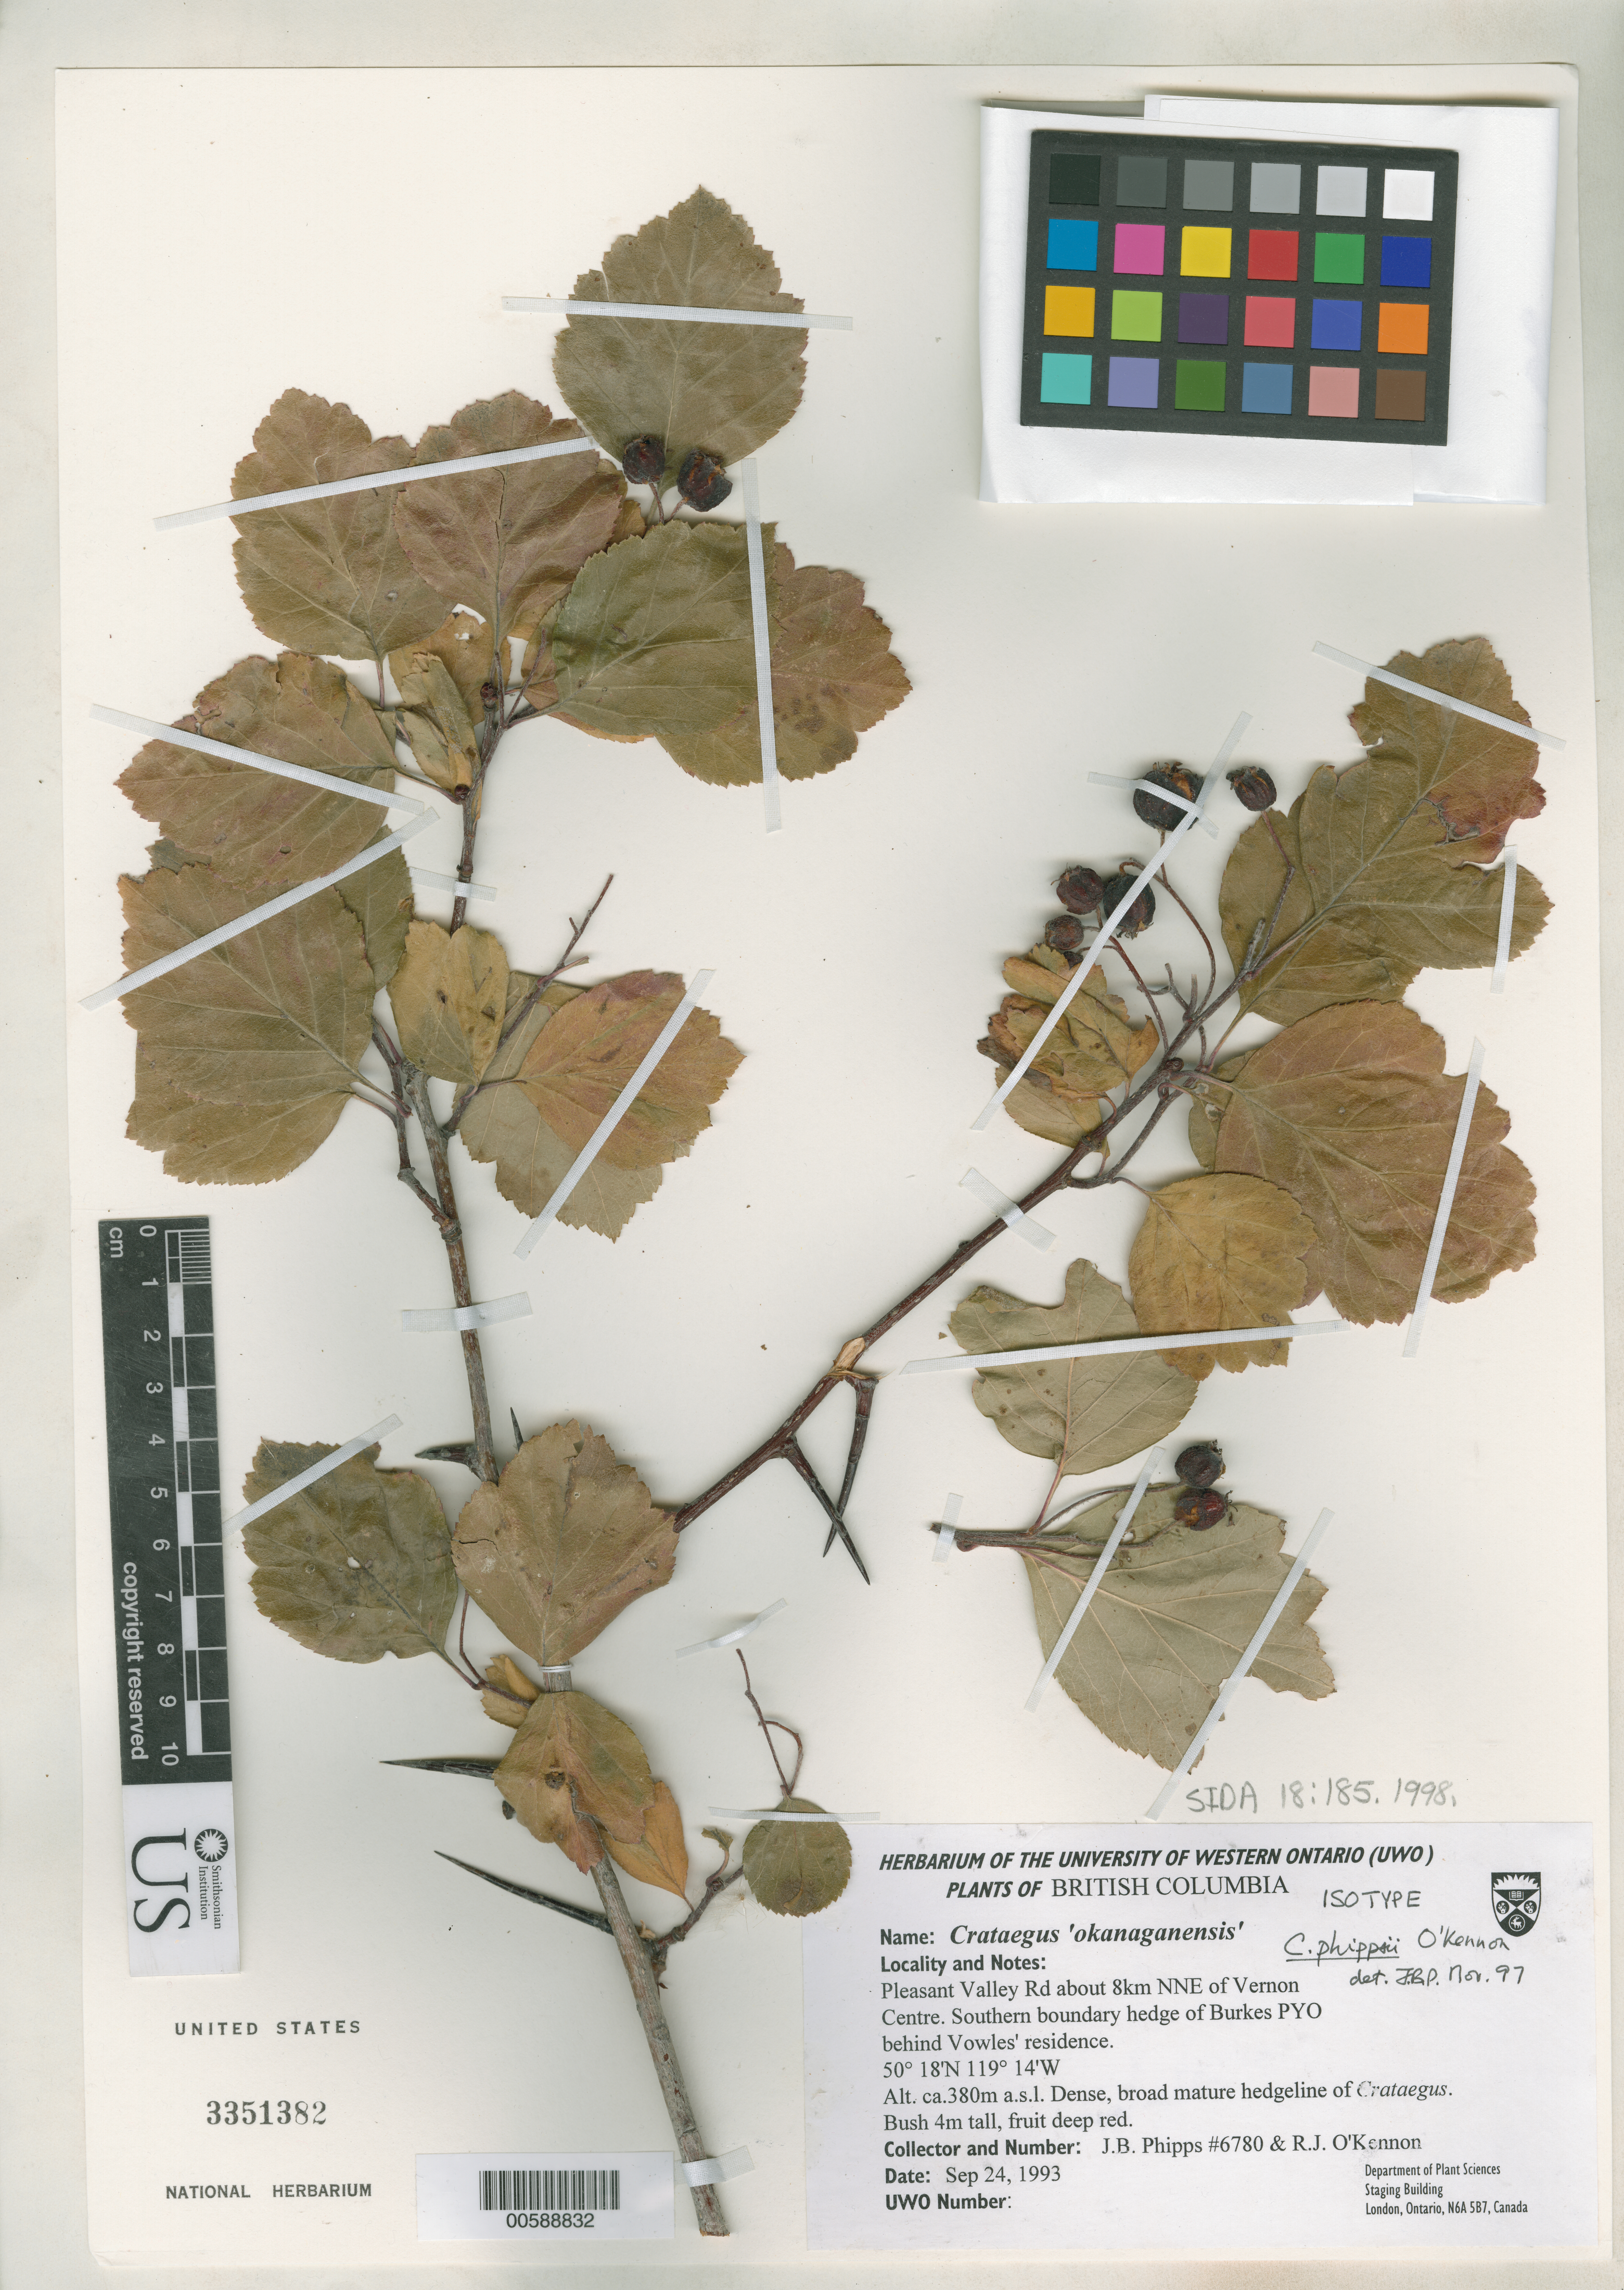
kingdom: Plantae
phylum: Tracheophyta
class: Magnoliopsida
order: Rosales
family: Rosaceae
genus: Crataegus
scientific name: Crataegus phippsii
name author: O'Kennon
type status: Isotype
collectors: J. Phipps & R. O'Kennon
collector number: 6780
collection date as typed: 24 Sep 1993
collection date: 1993-09-24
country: Canada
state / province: British Columbia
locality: Pleasant Valley Road about 8 km NNE of Vernon Centrem southern boundary hedge of Burkes Pyo behind Vowles' residence.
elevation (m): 380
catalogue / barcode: US 3351382